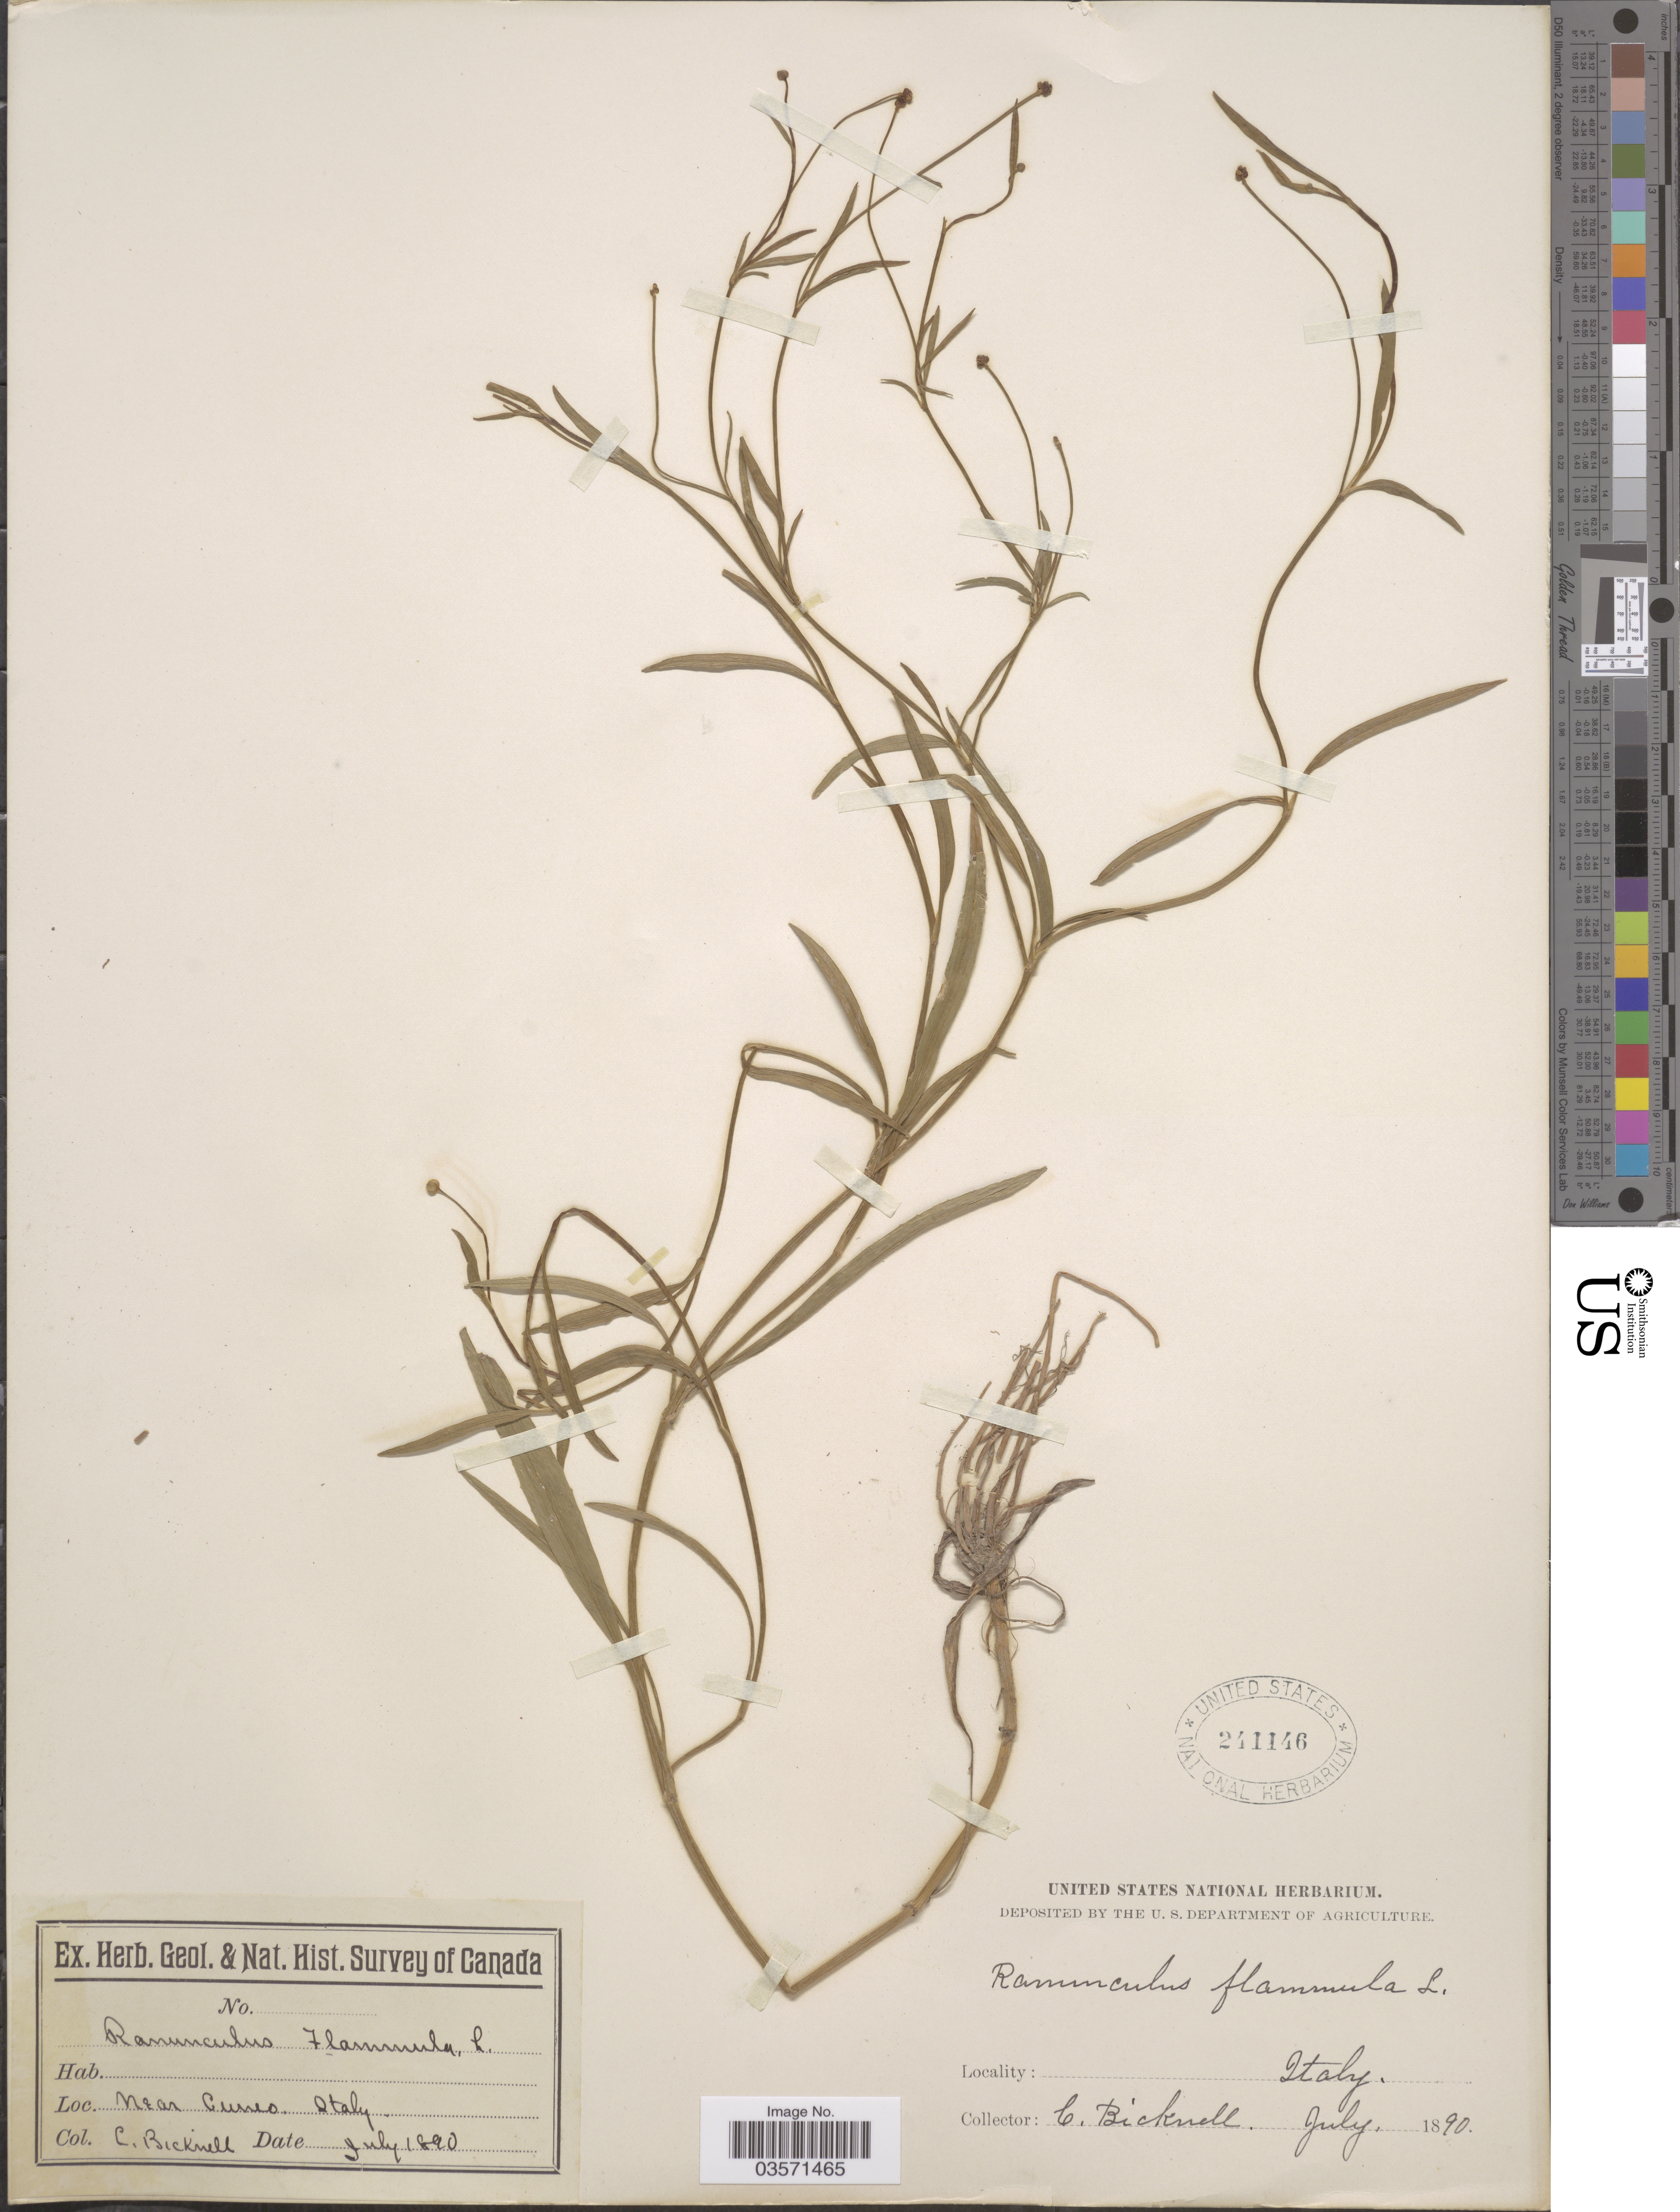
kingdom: Plantae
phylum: Tracheophyta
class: Magnoliopsida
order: Ranunculales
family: Ranunculaceae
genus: Ranunculus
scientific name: Ranunculus flammula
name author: L.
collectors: C. Bicknell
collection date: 1890-07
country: Italy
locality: Near Cuneo.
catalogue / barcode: US 241146